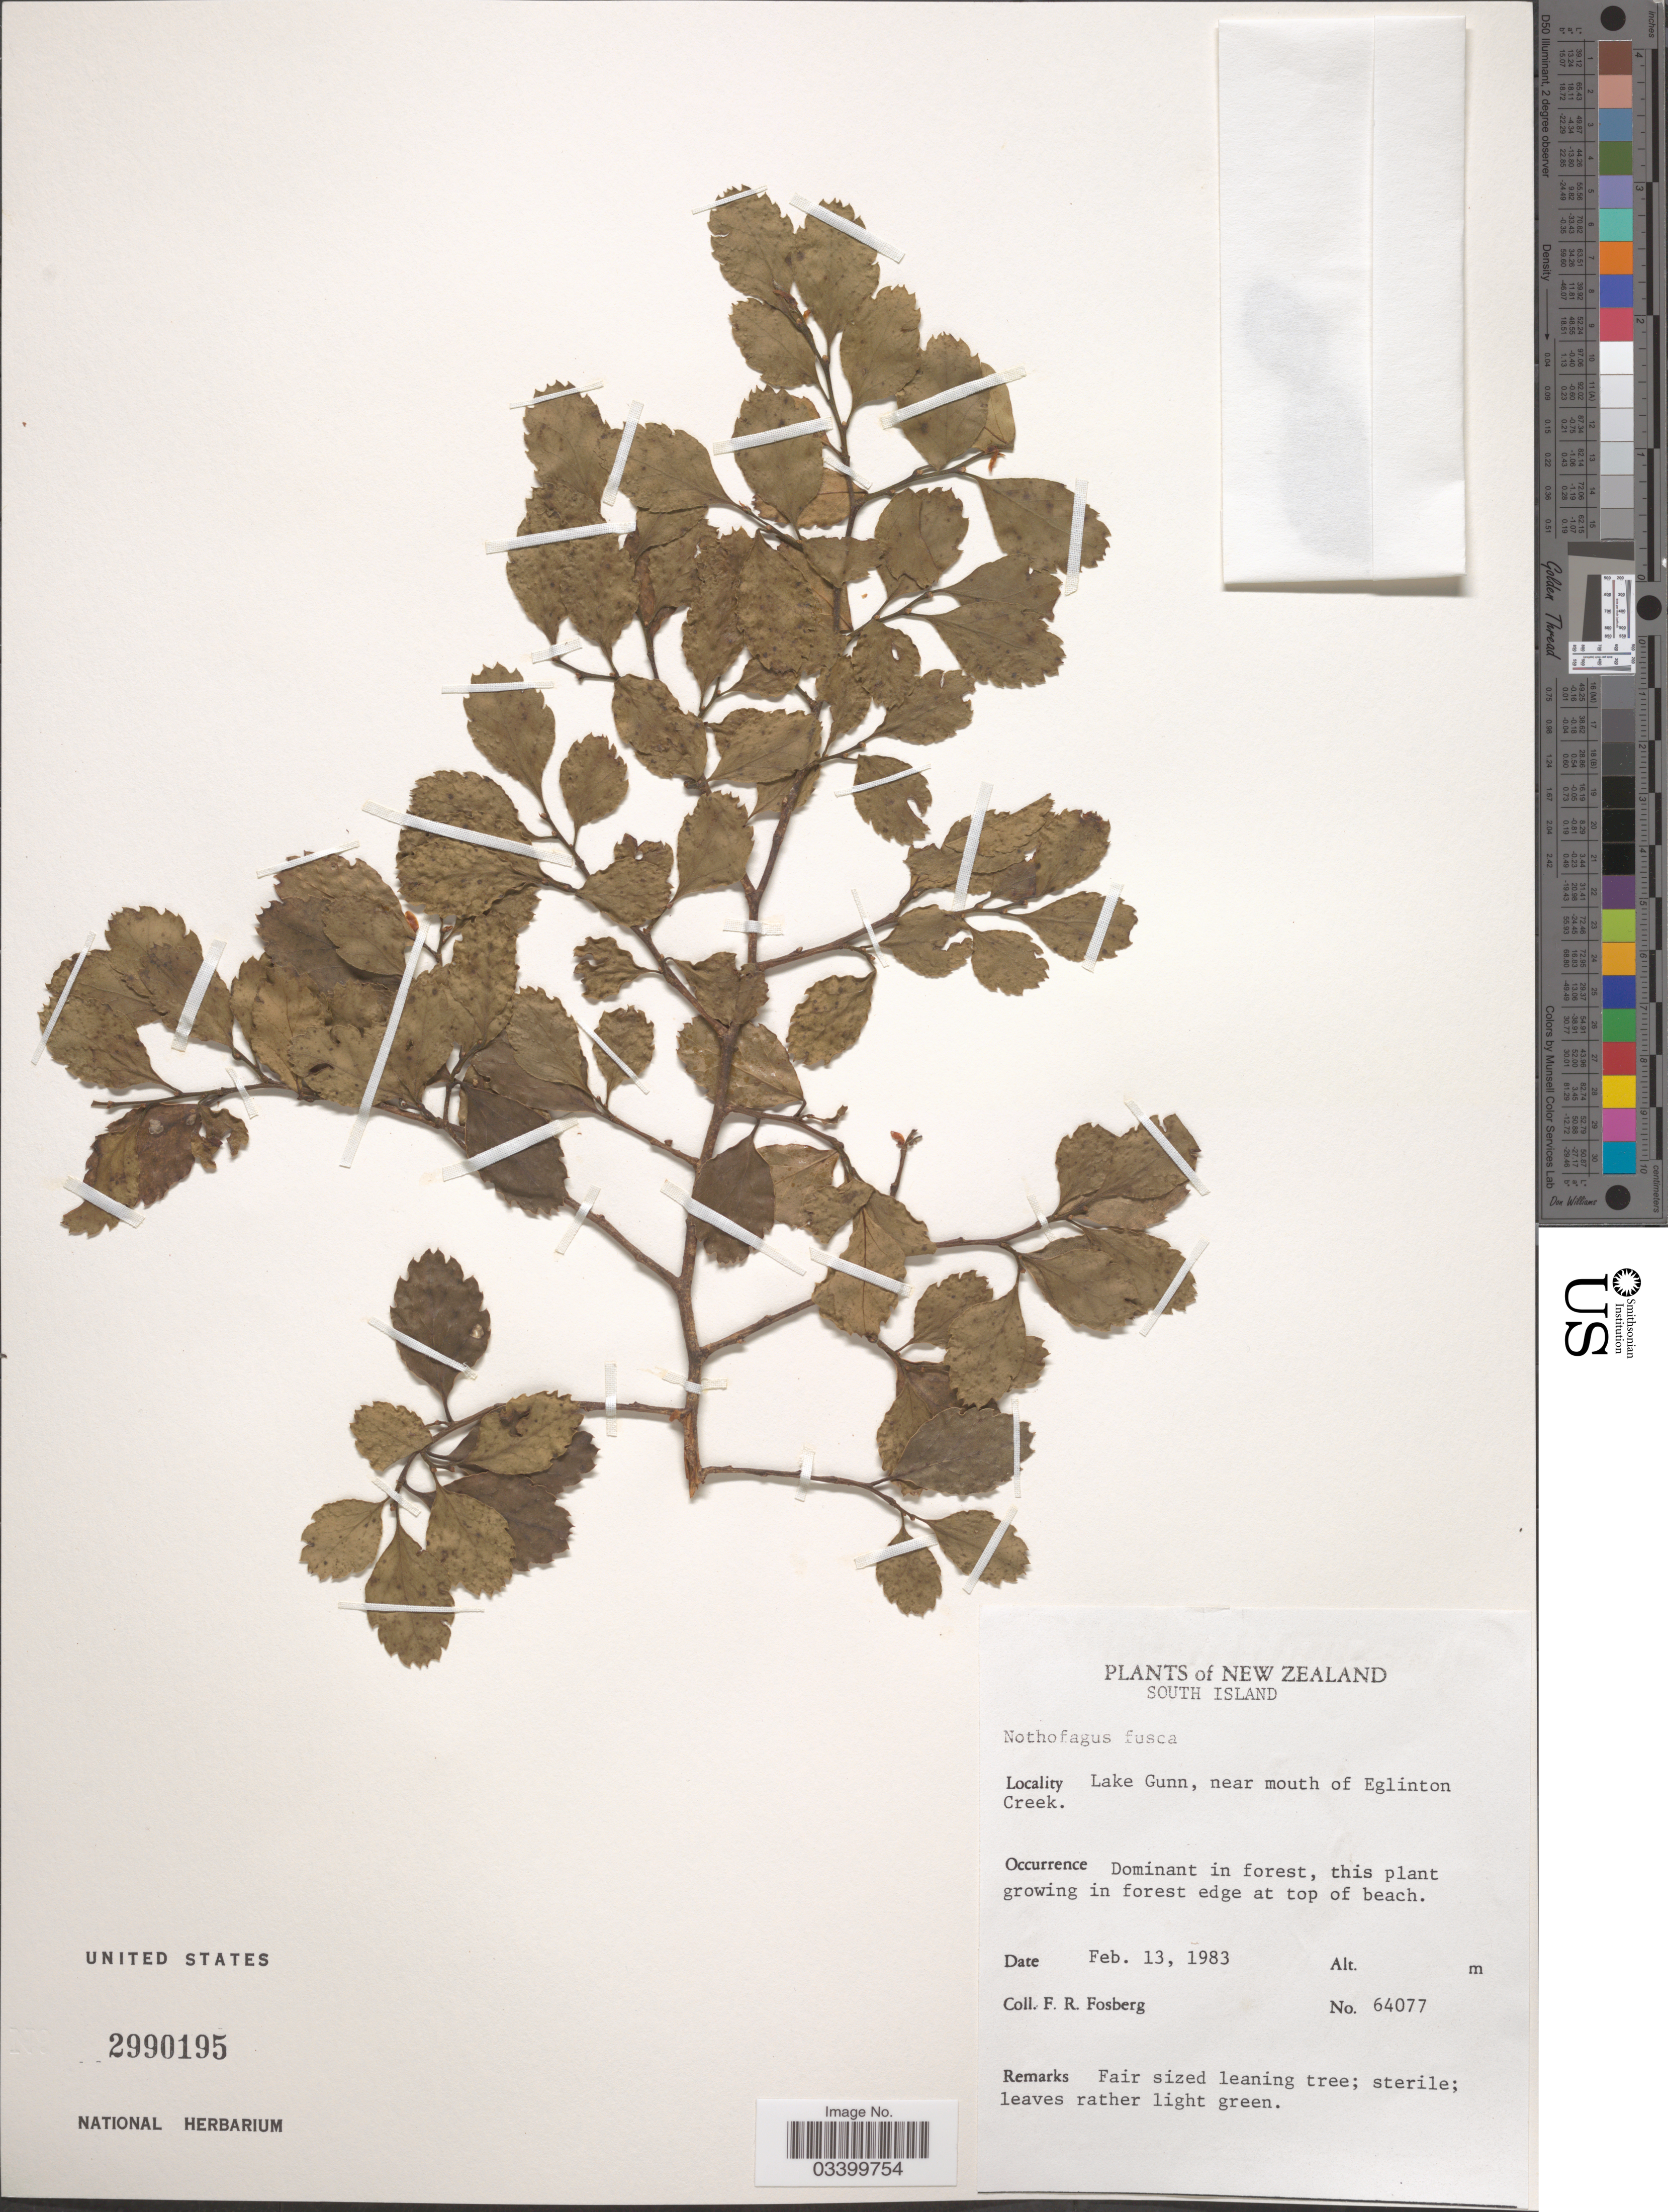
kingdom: Plantae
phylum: Tracheophyta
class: Magnoliopsida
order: Fagales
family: Nothofagaceae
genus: Nothofagus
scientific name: Nothofagus fusca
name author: (Hook. f.) Oerst.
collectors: F. R. Fosberg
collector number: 64077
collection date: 1983-02-13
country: New Zealand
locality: South Island. Lake Gunn, near mouth of Eglinton Creek.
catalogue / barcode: US 2990195